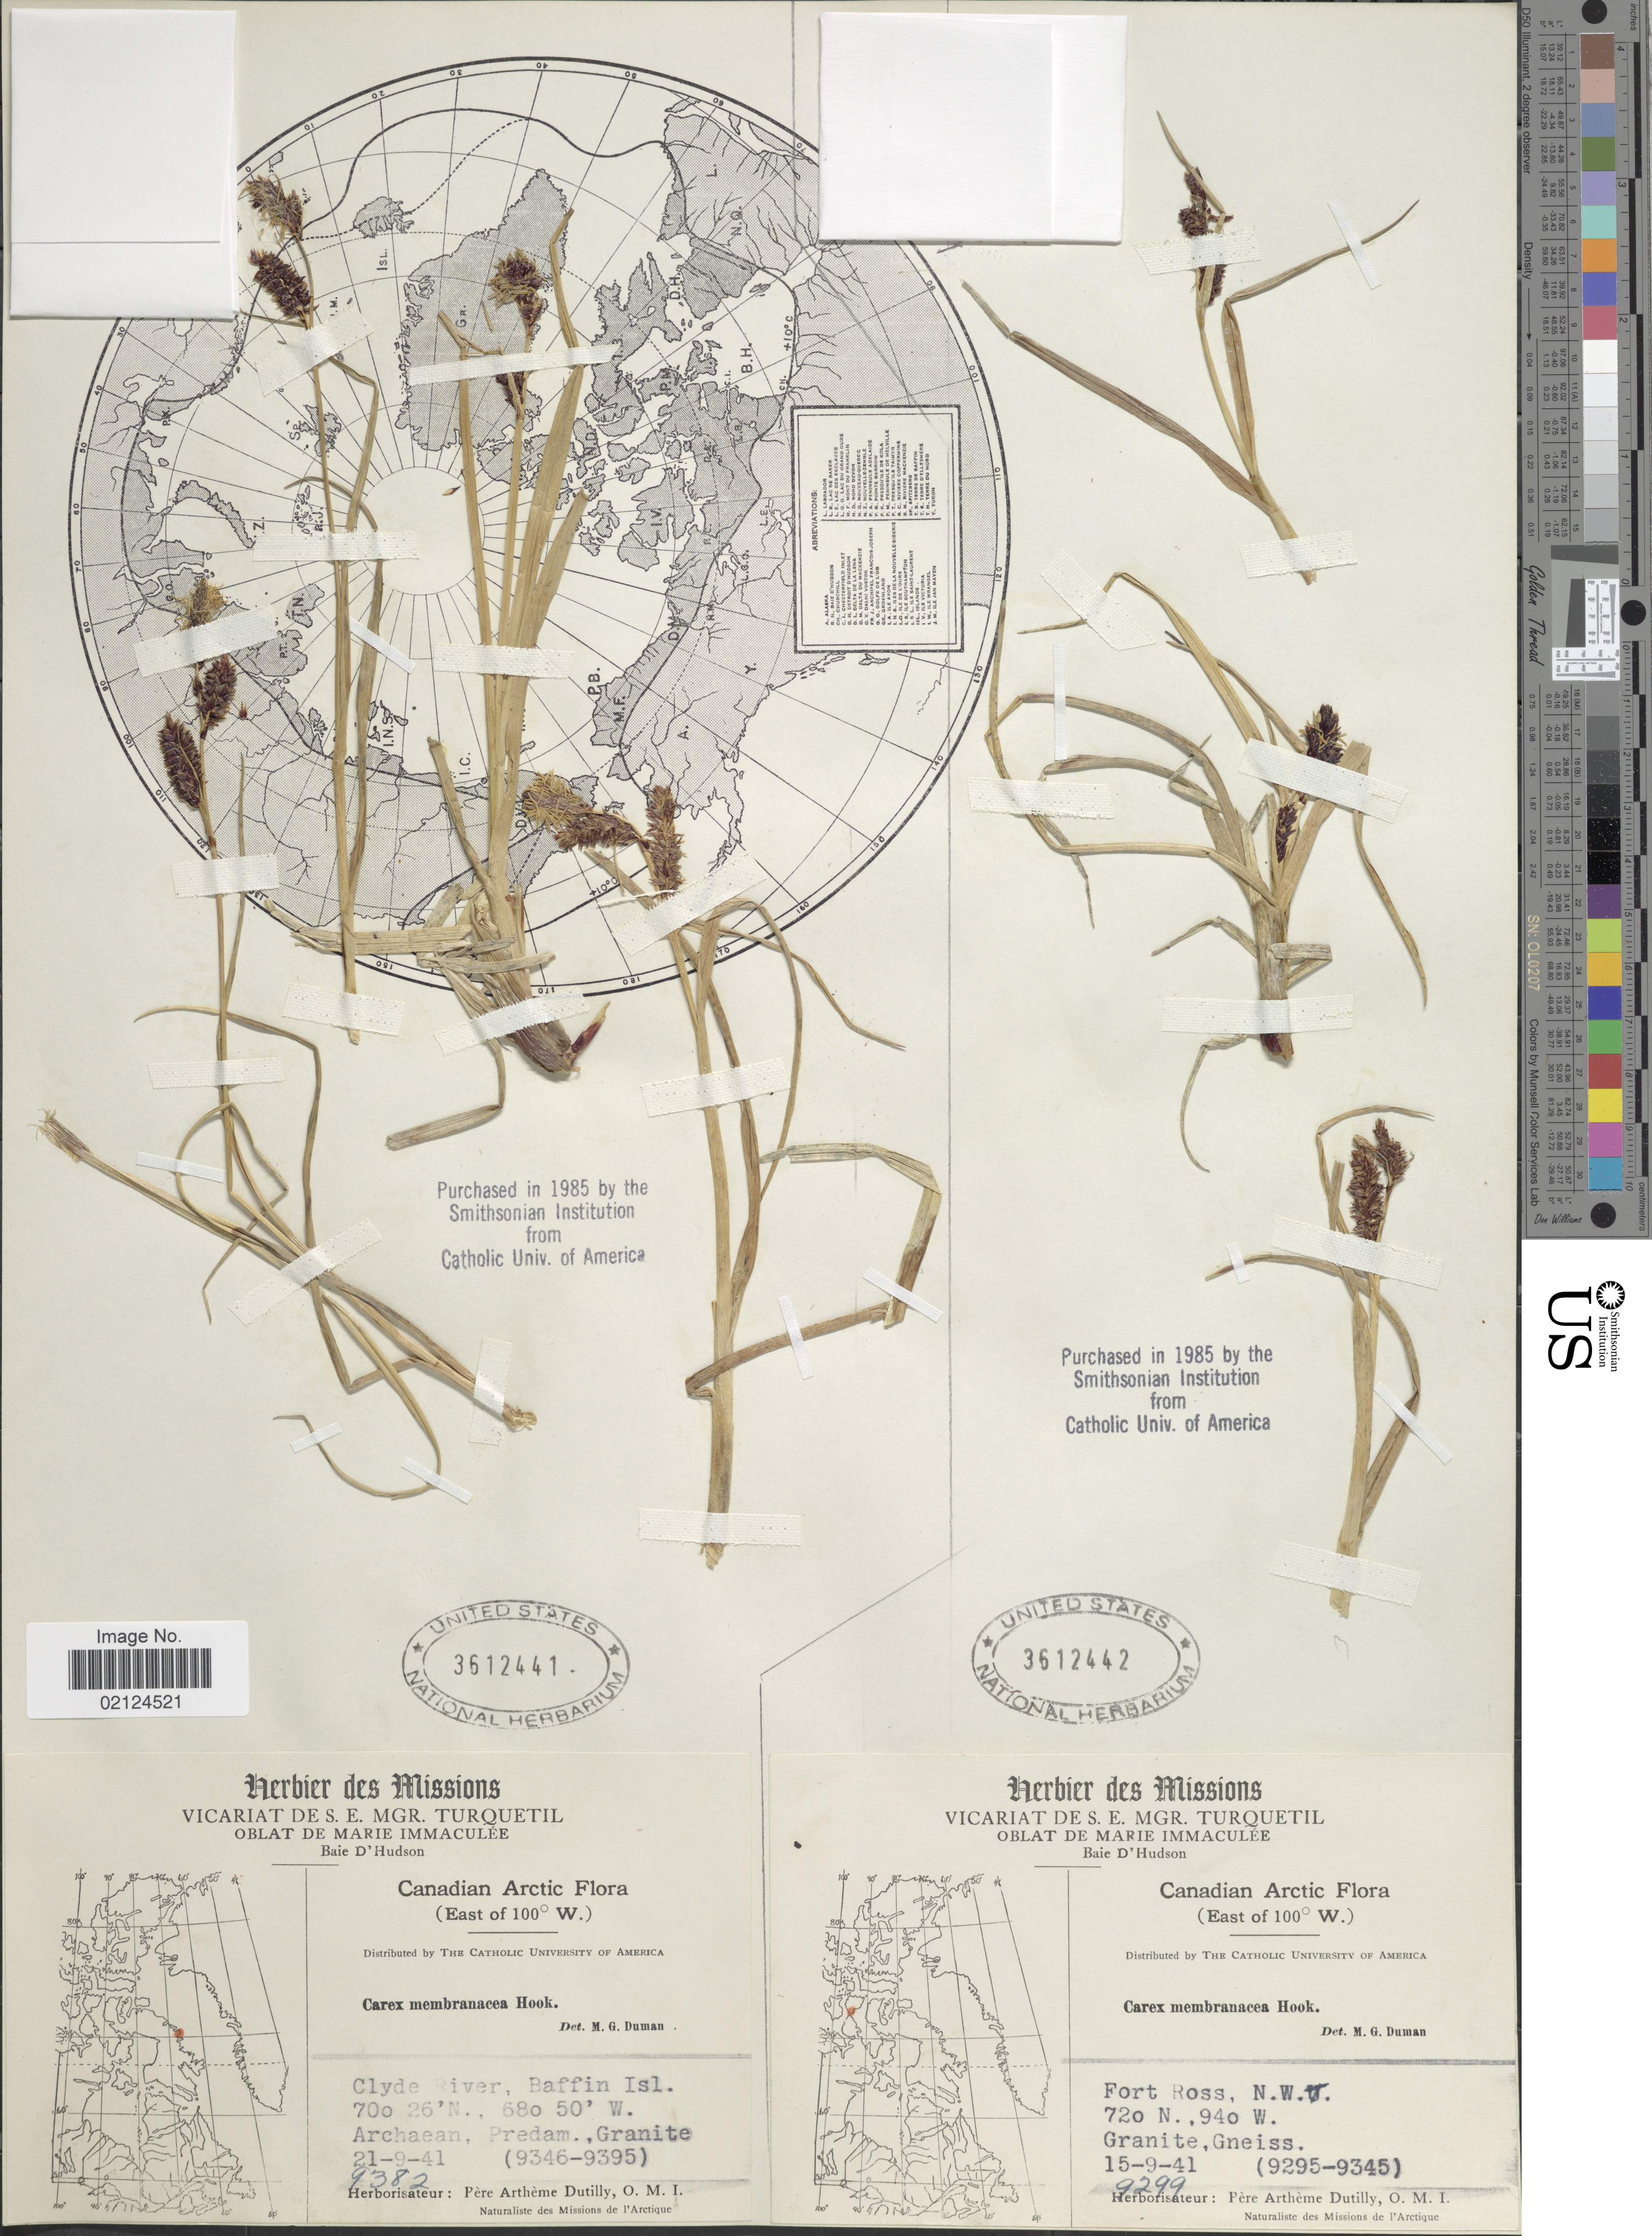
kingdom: Plantae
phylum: Tracheophyta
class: Liliopsida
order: Poales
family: Cyperaceae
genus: Carex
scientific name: Carex membranacea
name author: Hook.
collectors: A. Dutilly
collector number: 9382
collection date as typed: Transcribed d/m/y: 21/9/41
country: Canada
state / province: Nunavut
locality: Canadian Arctic, (East of 100° W.) Clyde River, Baffin Isl.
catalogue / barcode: US 3612441